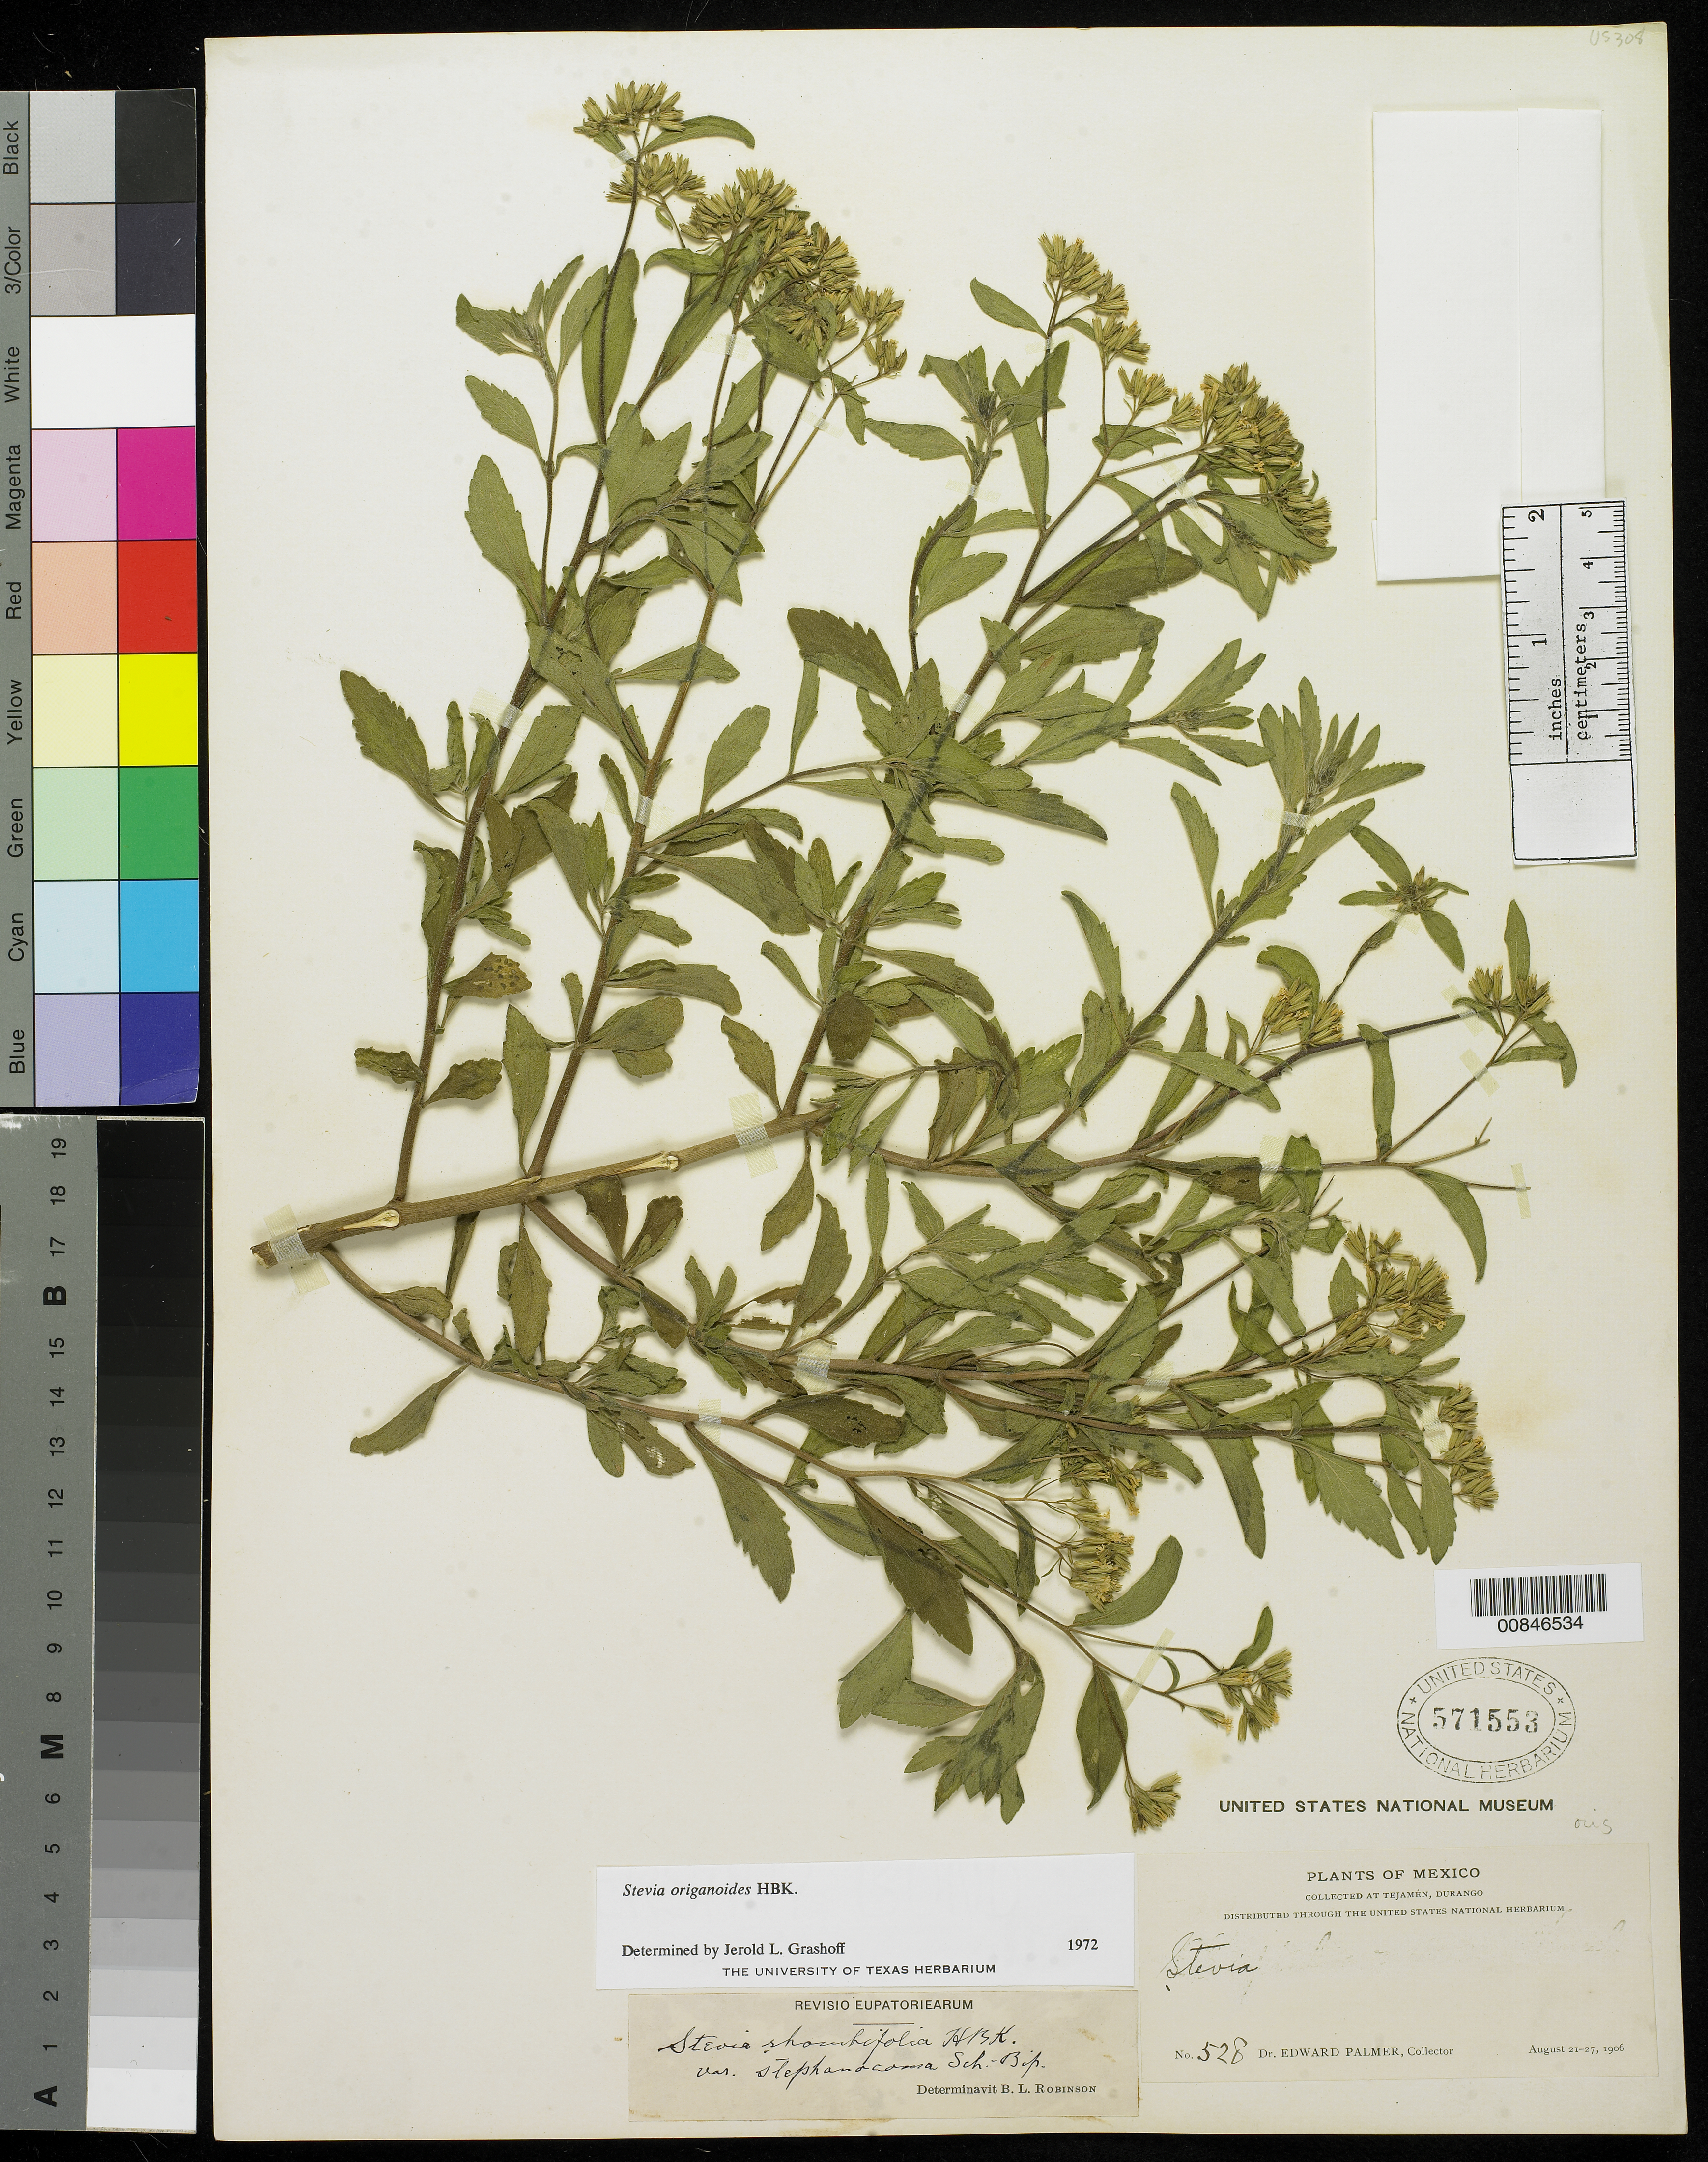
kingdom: Plantae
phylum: Tracheophyta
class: Magnoliopsida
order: Asterales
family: Asteraceae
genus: Stevia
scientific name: Stevia origanoides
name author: Kunth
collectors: E. Palmer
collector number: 528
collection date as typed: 21 Aug 1906 to 27 Aug 1906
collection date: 1906-08-21/1906-08-27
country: Mexico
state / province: Durango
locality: Tejamén, Durango.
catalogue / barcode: US 571553